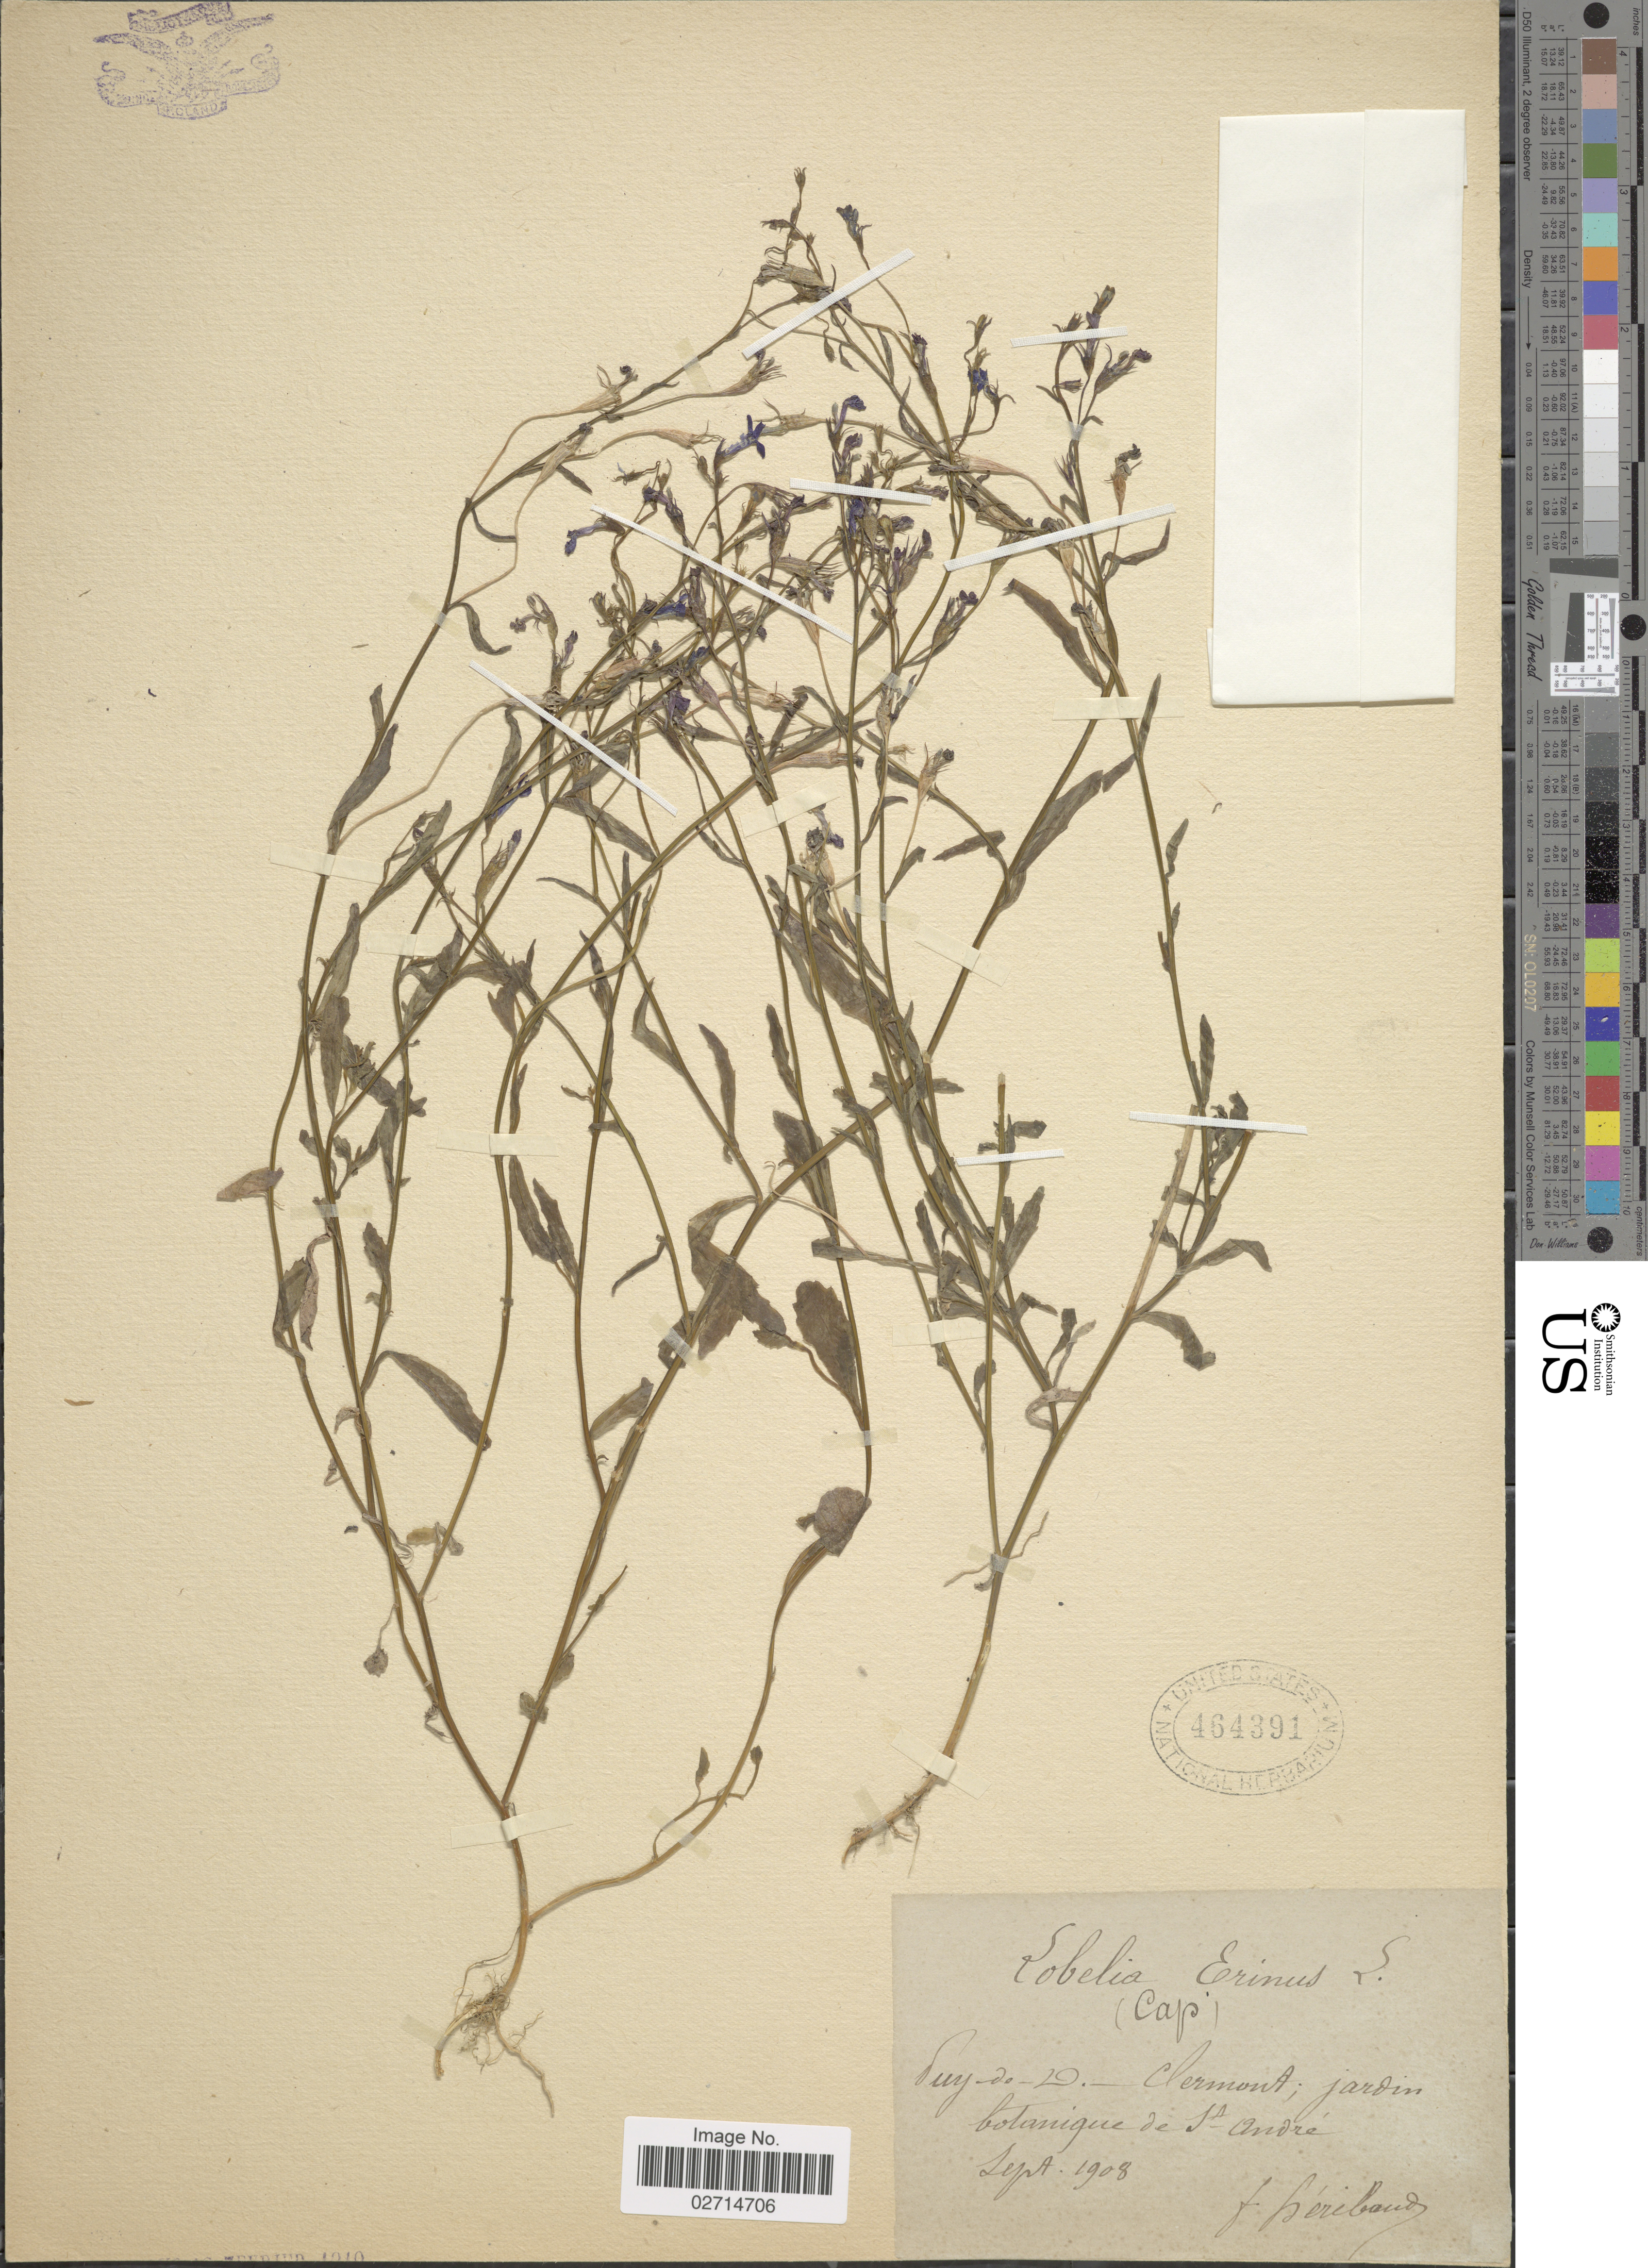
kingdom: Plantae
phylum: Tracheophyta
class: Magnoliopsida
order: Asterales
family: Campanulaceae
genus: Lobelia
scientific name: Lobelia erinus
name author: L.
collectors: F. Heriband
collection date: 1908-09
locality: Suy-de-Di. Clermont; jardin botanique de St. Andre.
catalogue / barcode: US 464391